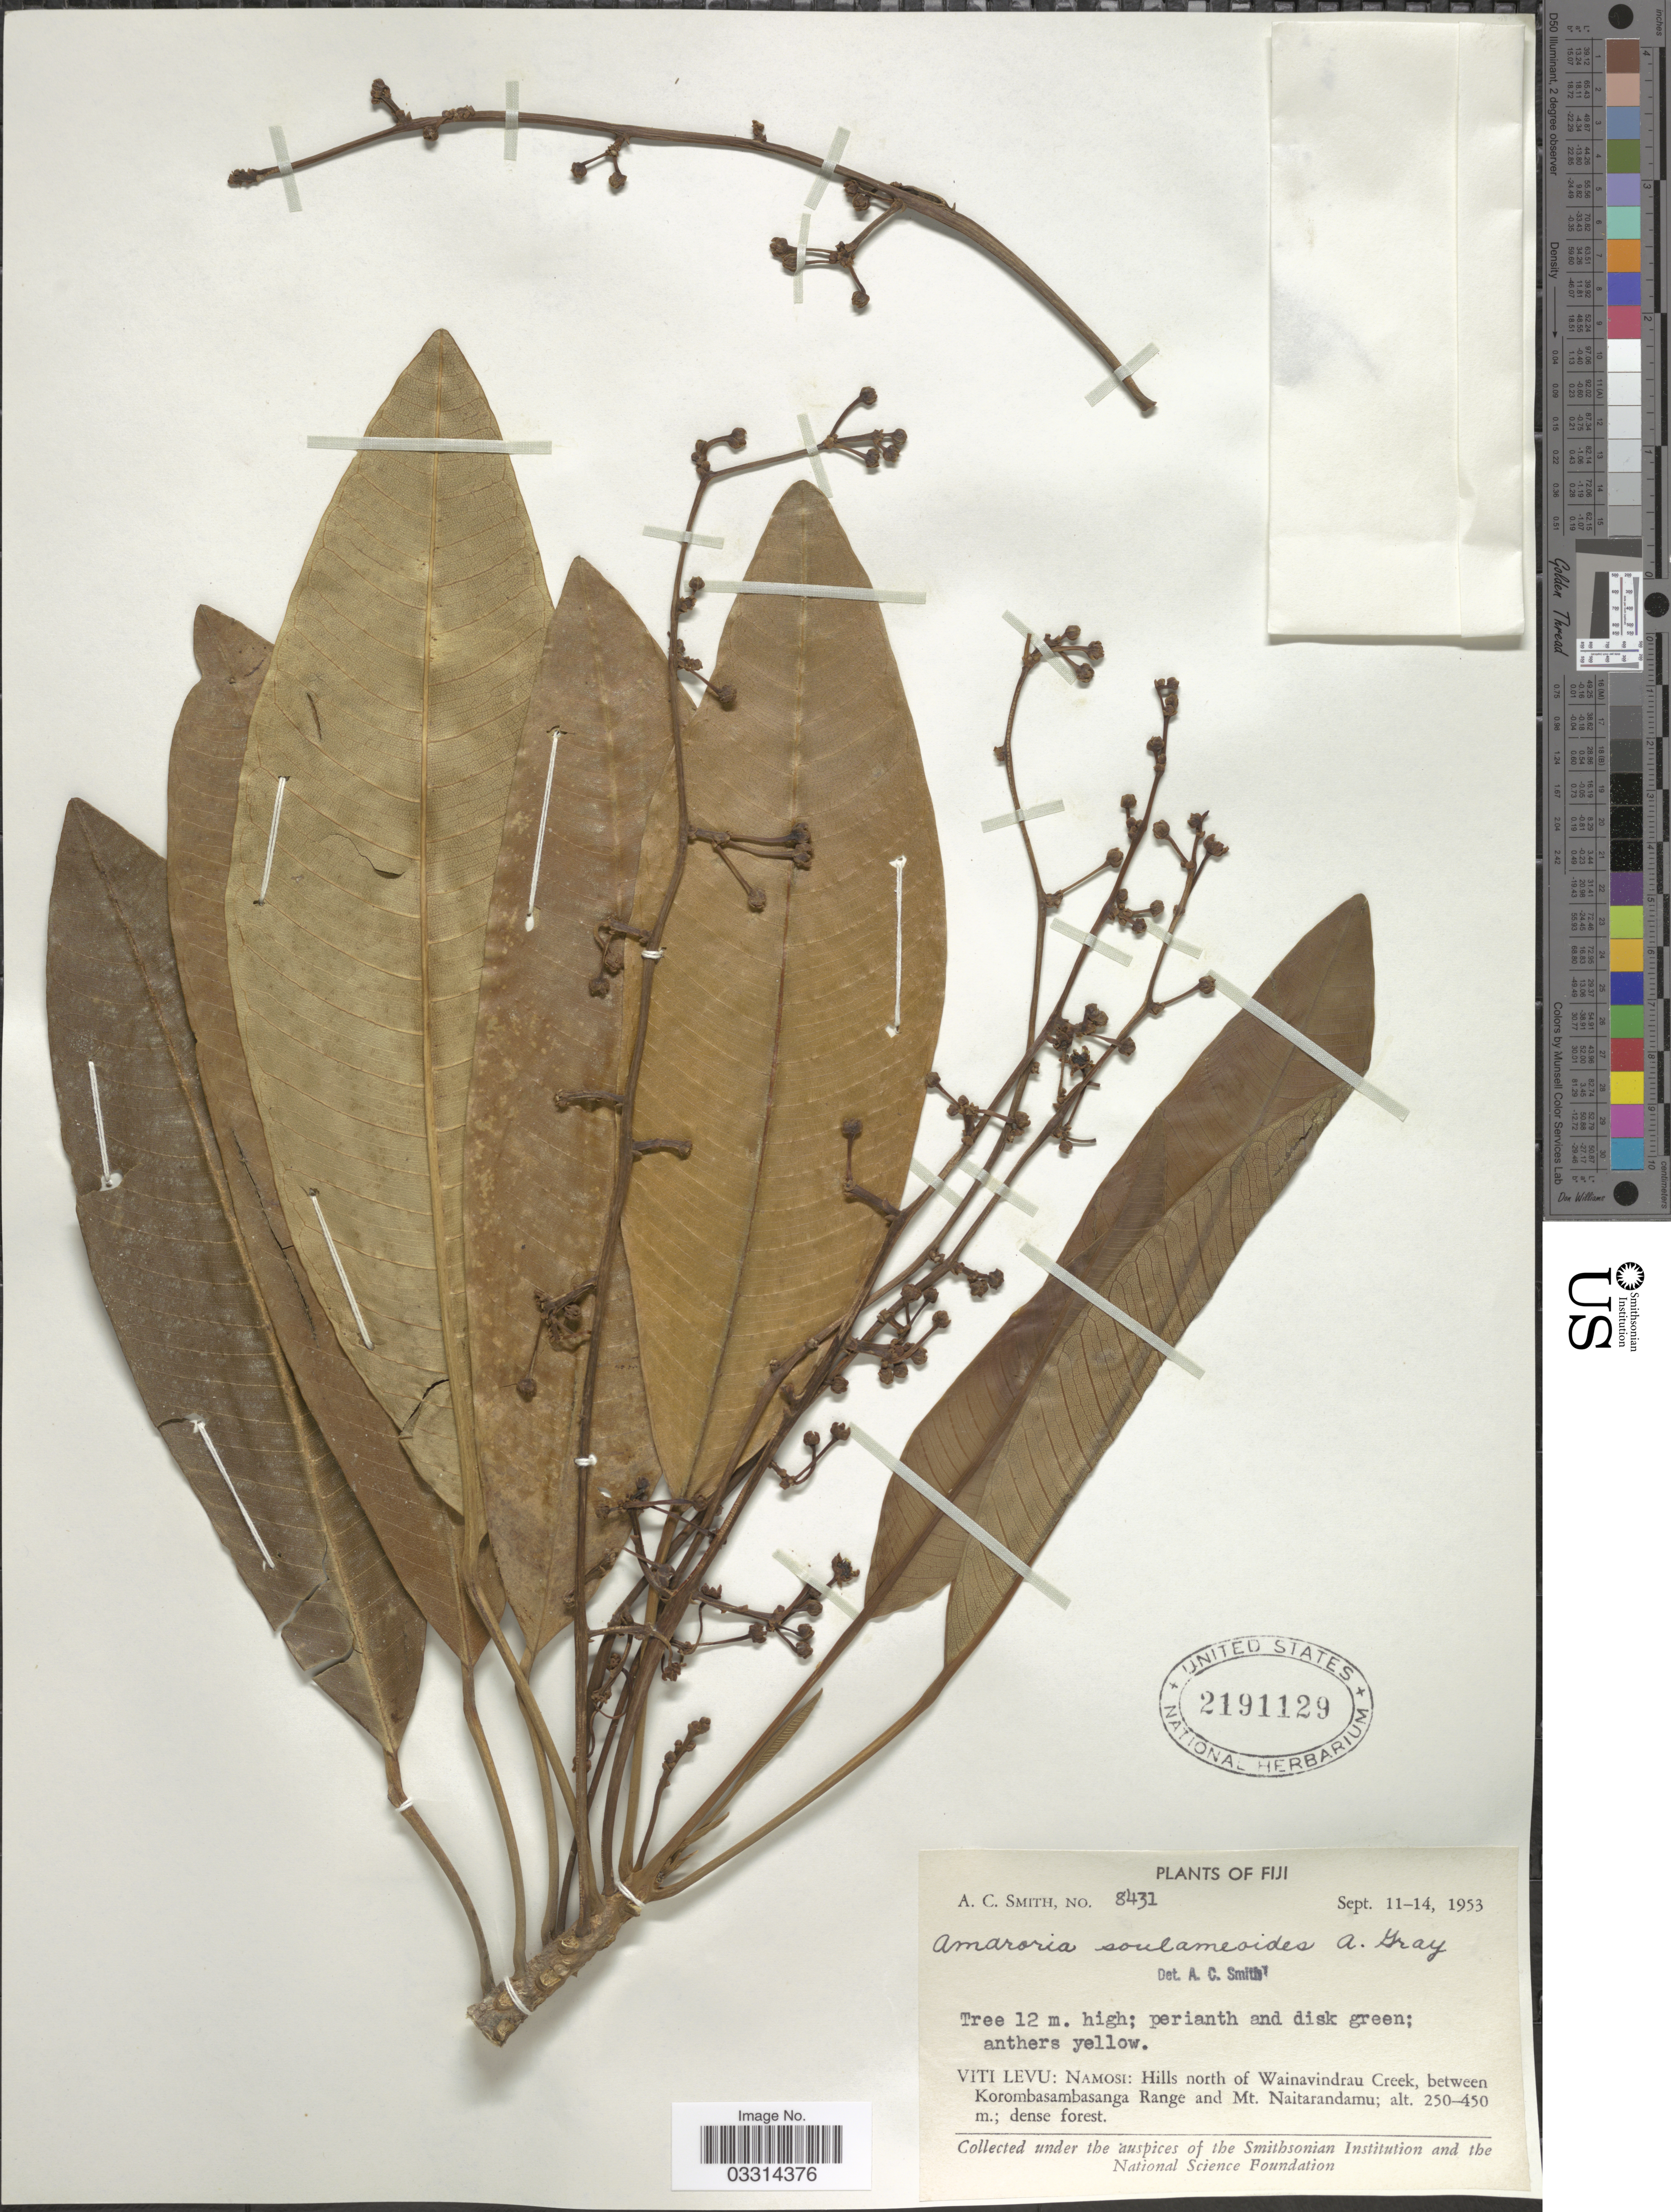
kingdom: Plantae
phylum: Tracheophyta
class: Magnoliopsida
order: Sapindales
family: Simaroubaceae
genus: Soulamea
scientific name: Soulamea soulameoides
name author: (A. Gray) Noot.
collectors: A. C. Smith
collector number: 8431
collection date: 1953-09-11/1953-09-14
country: Fiji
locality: Viti Levu: Namosi: Hills north of Wainavindrau Creek, between Korombasambasanga Range and Mt. Naitarandamu.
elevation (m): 250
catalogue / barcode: US 2191129